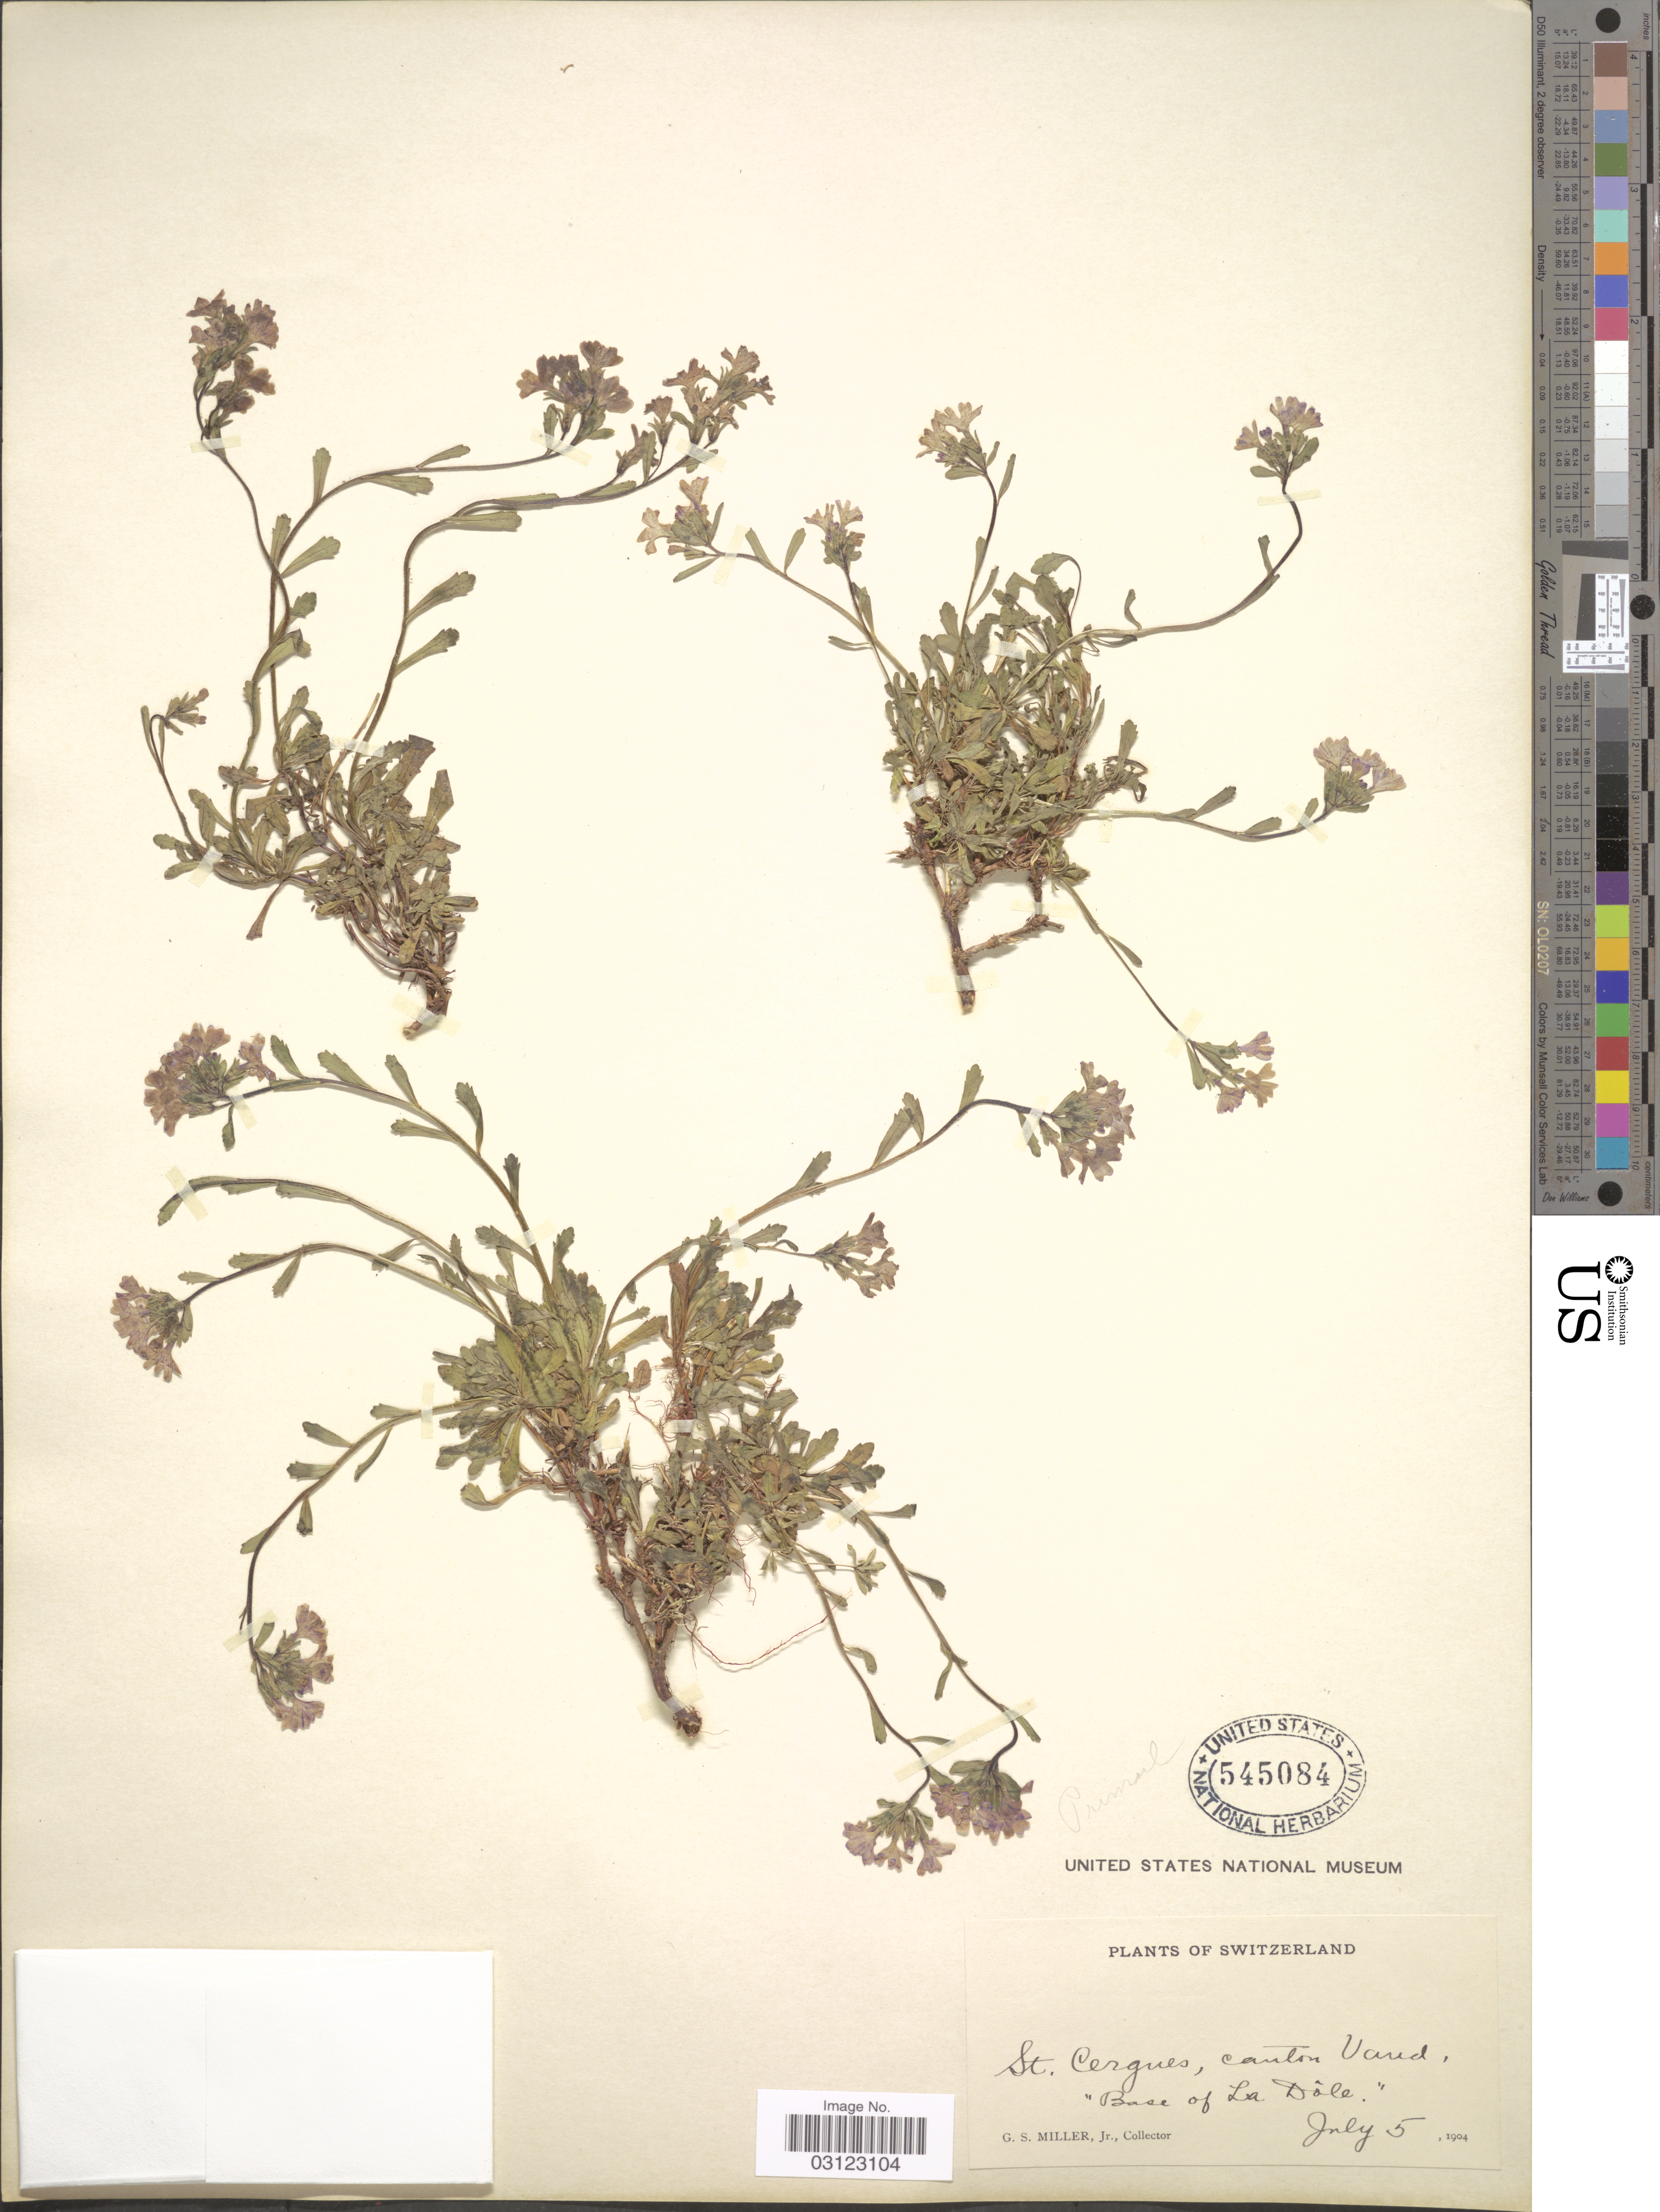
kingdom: Plantae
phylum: Tracheophyta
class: Magnoliopsida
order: Ericales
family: Primulaceae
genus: Aretia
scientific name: Aretia sp.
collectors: G. S. Miller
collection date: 1904-07-05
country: Switzerland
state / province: Vaud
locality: St. Cergues, canton Vaud, "Base of La Dôle".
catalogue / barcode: US 545084